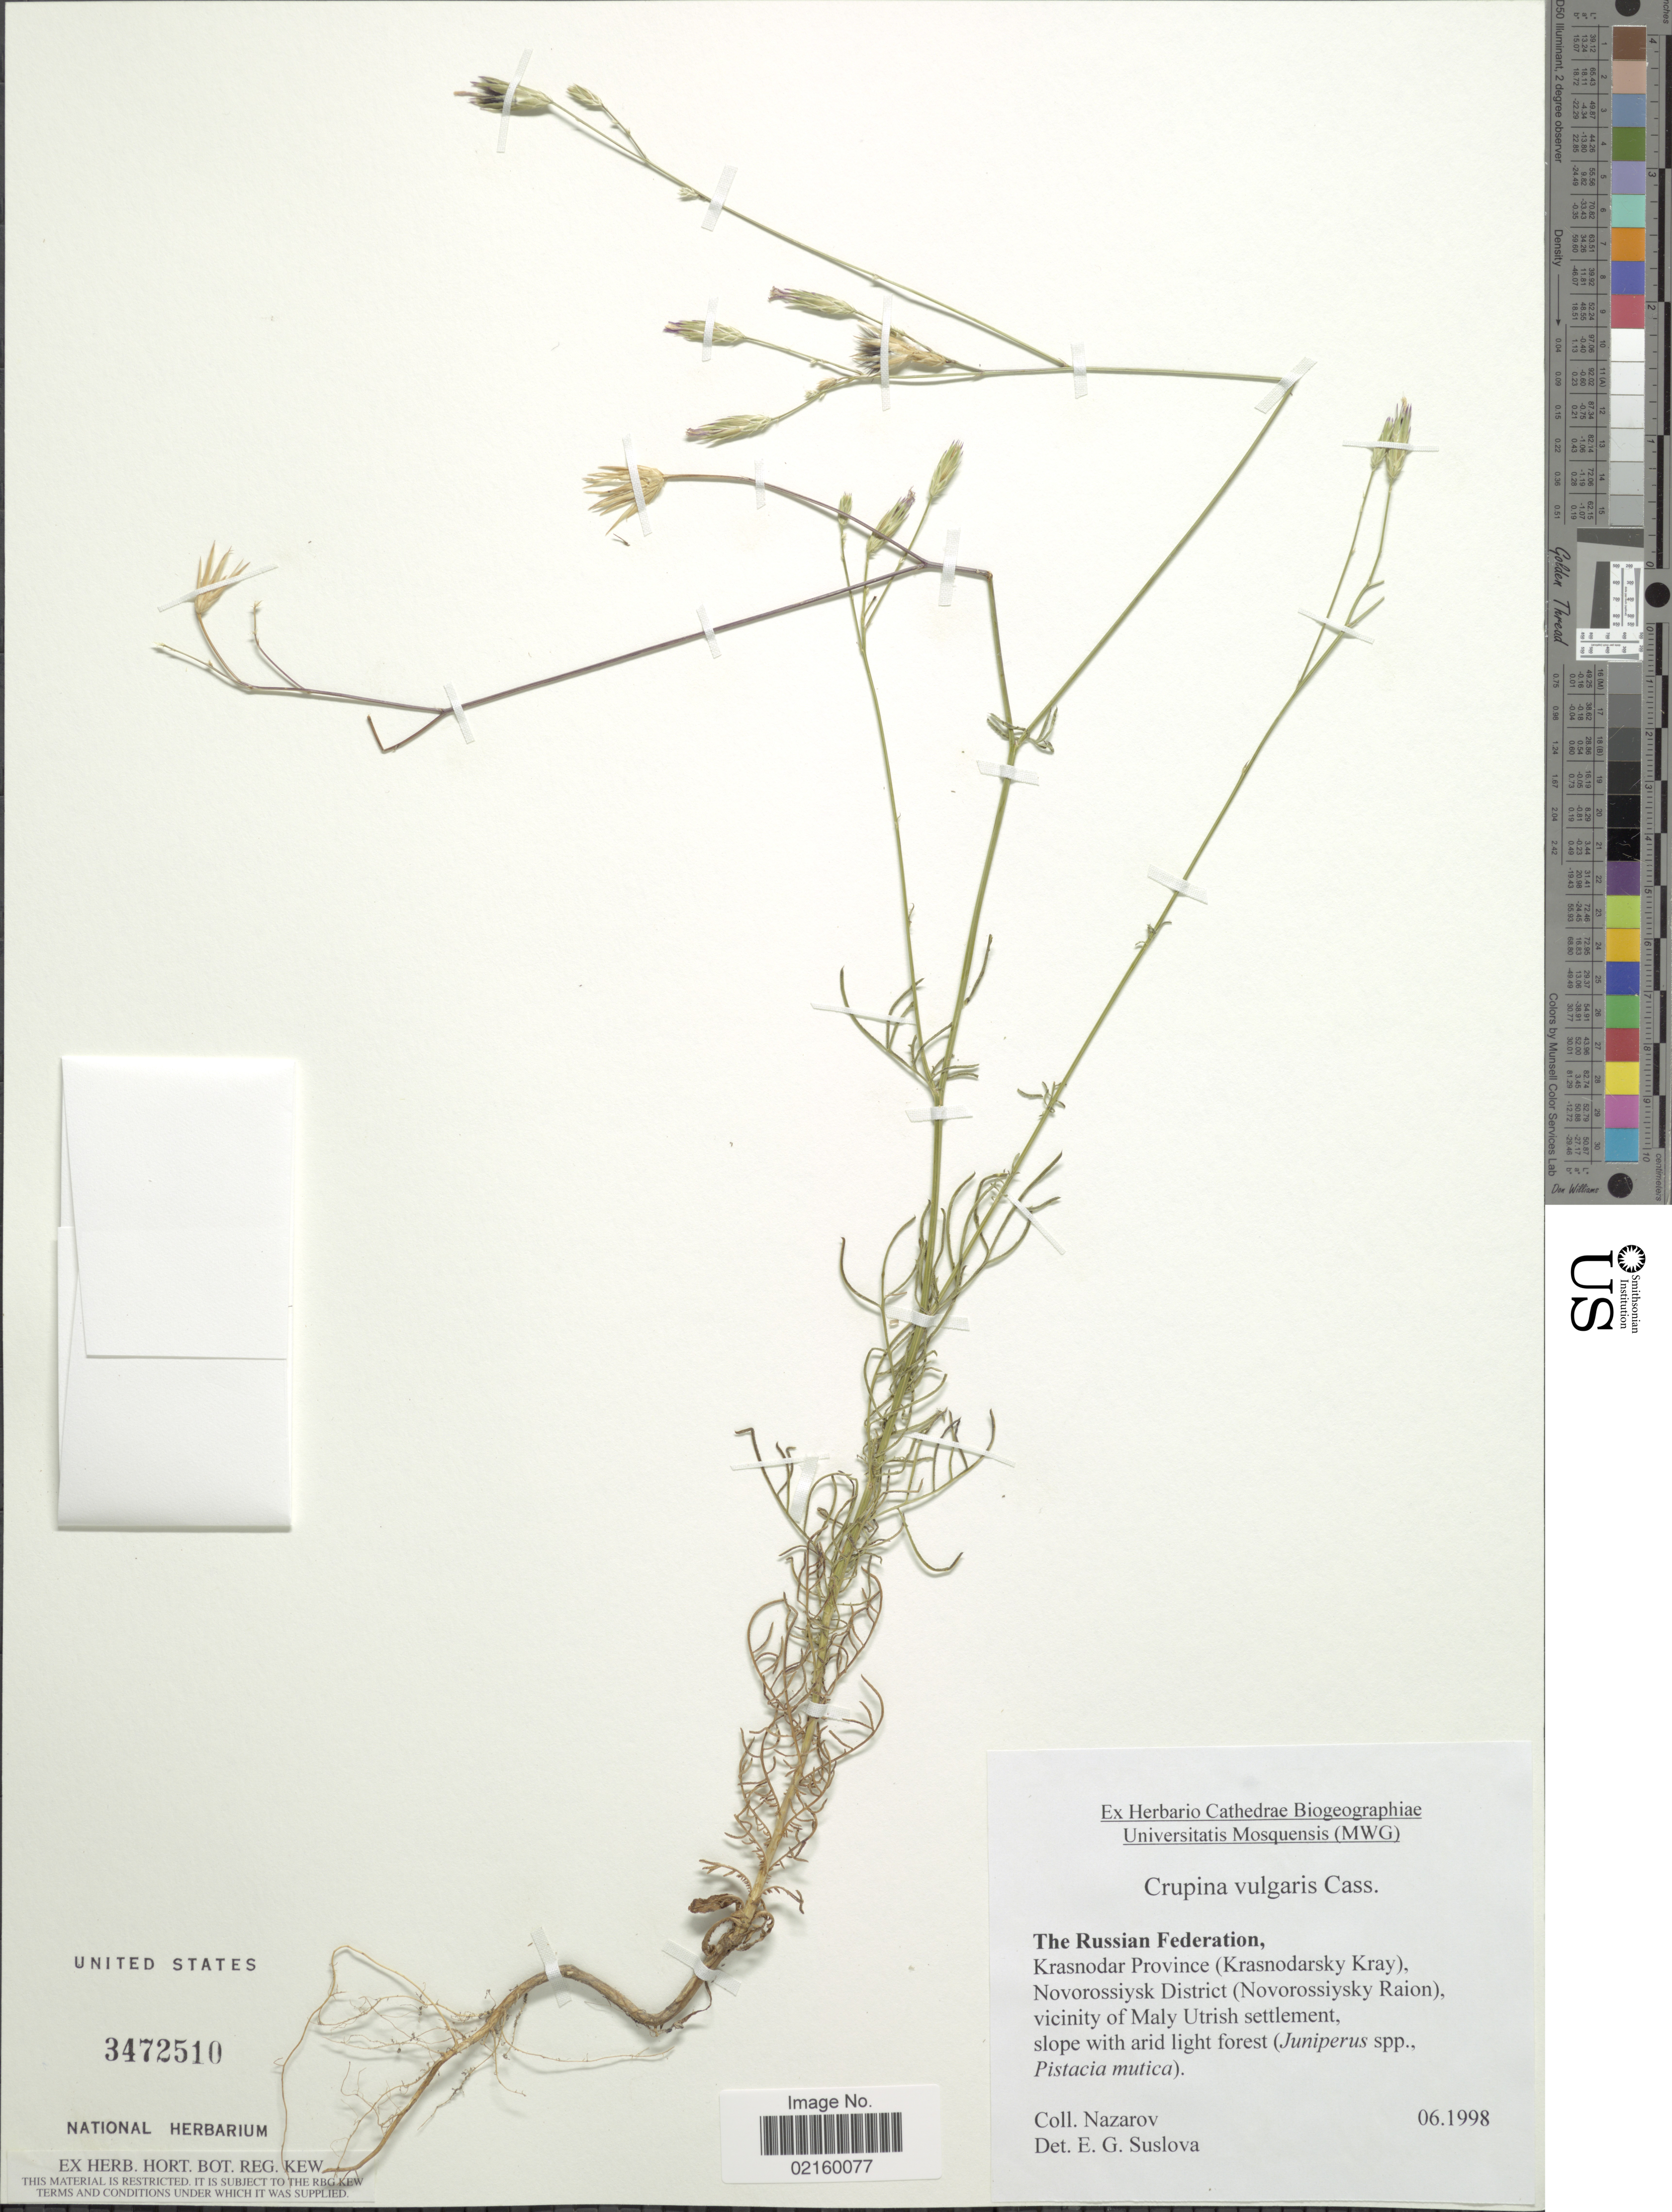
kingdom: Plantae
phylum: Tracheophyta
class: Magnoliopsida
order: Asterales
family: Asteraceae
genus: Crupina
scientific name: Crupina vulgaris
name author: Pers. ex Cass.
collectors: M. Nazarov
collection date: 1998-06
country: Russian Federation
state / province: Krasnodar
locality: Krasnodarsky Kray, Novorossiysk District (Novorossiysky Raion), vicinity of Maly Utrish settlement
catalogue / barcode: US 3472510